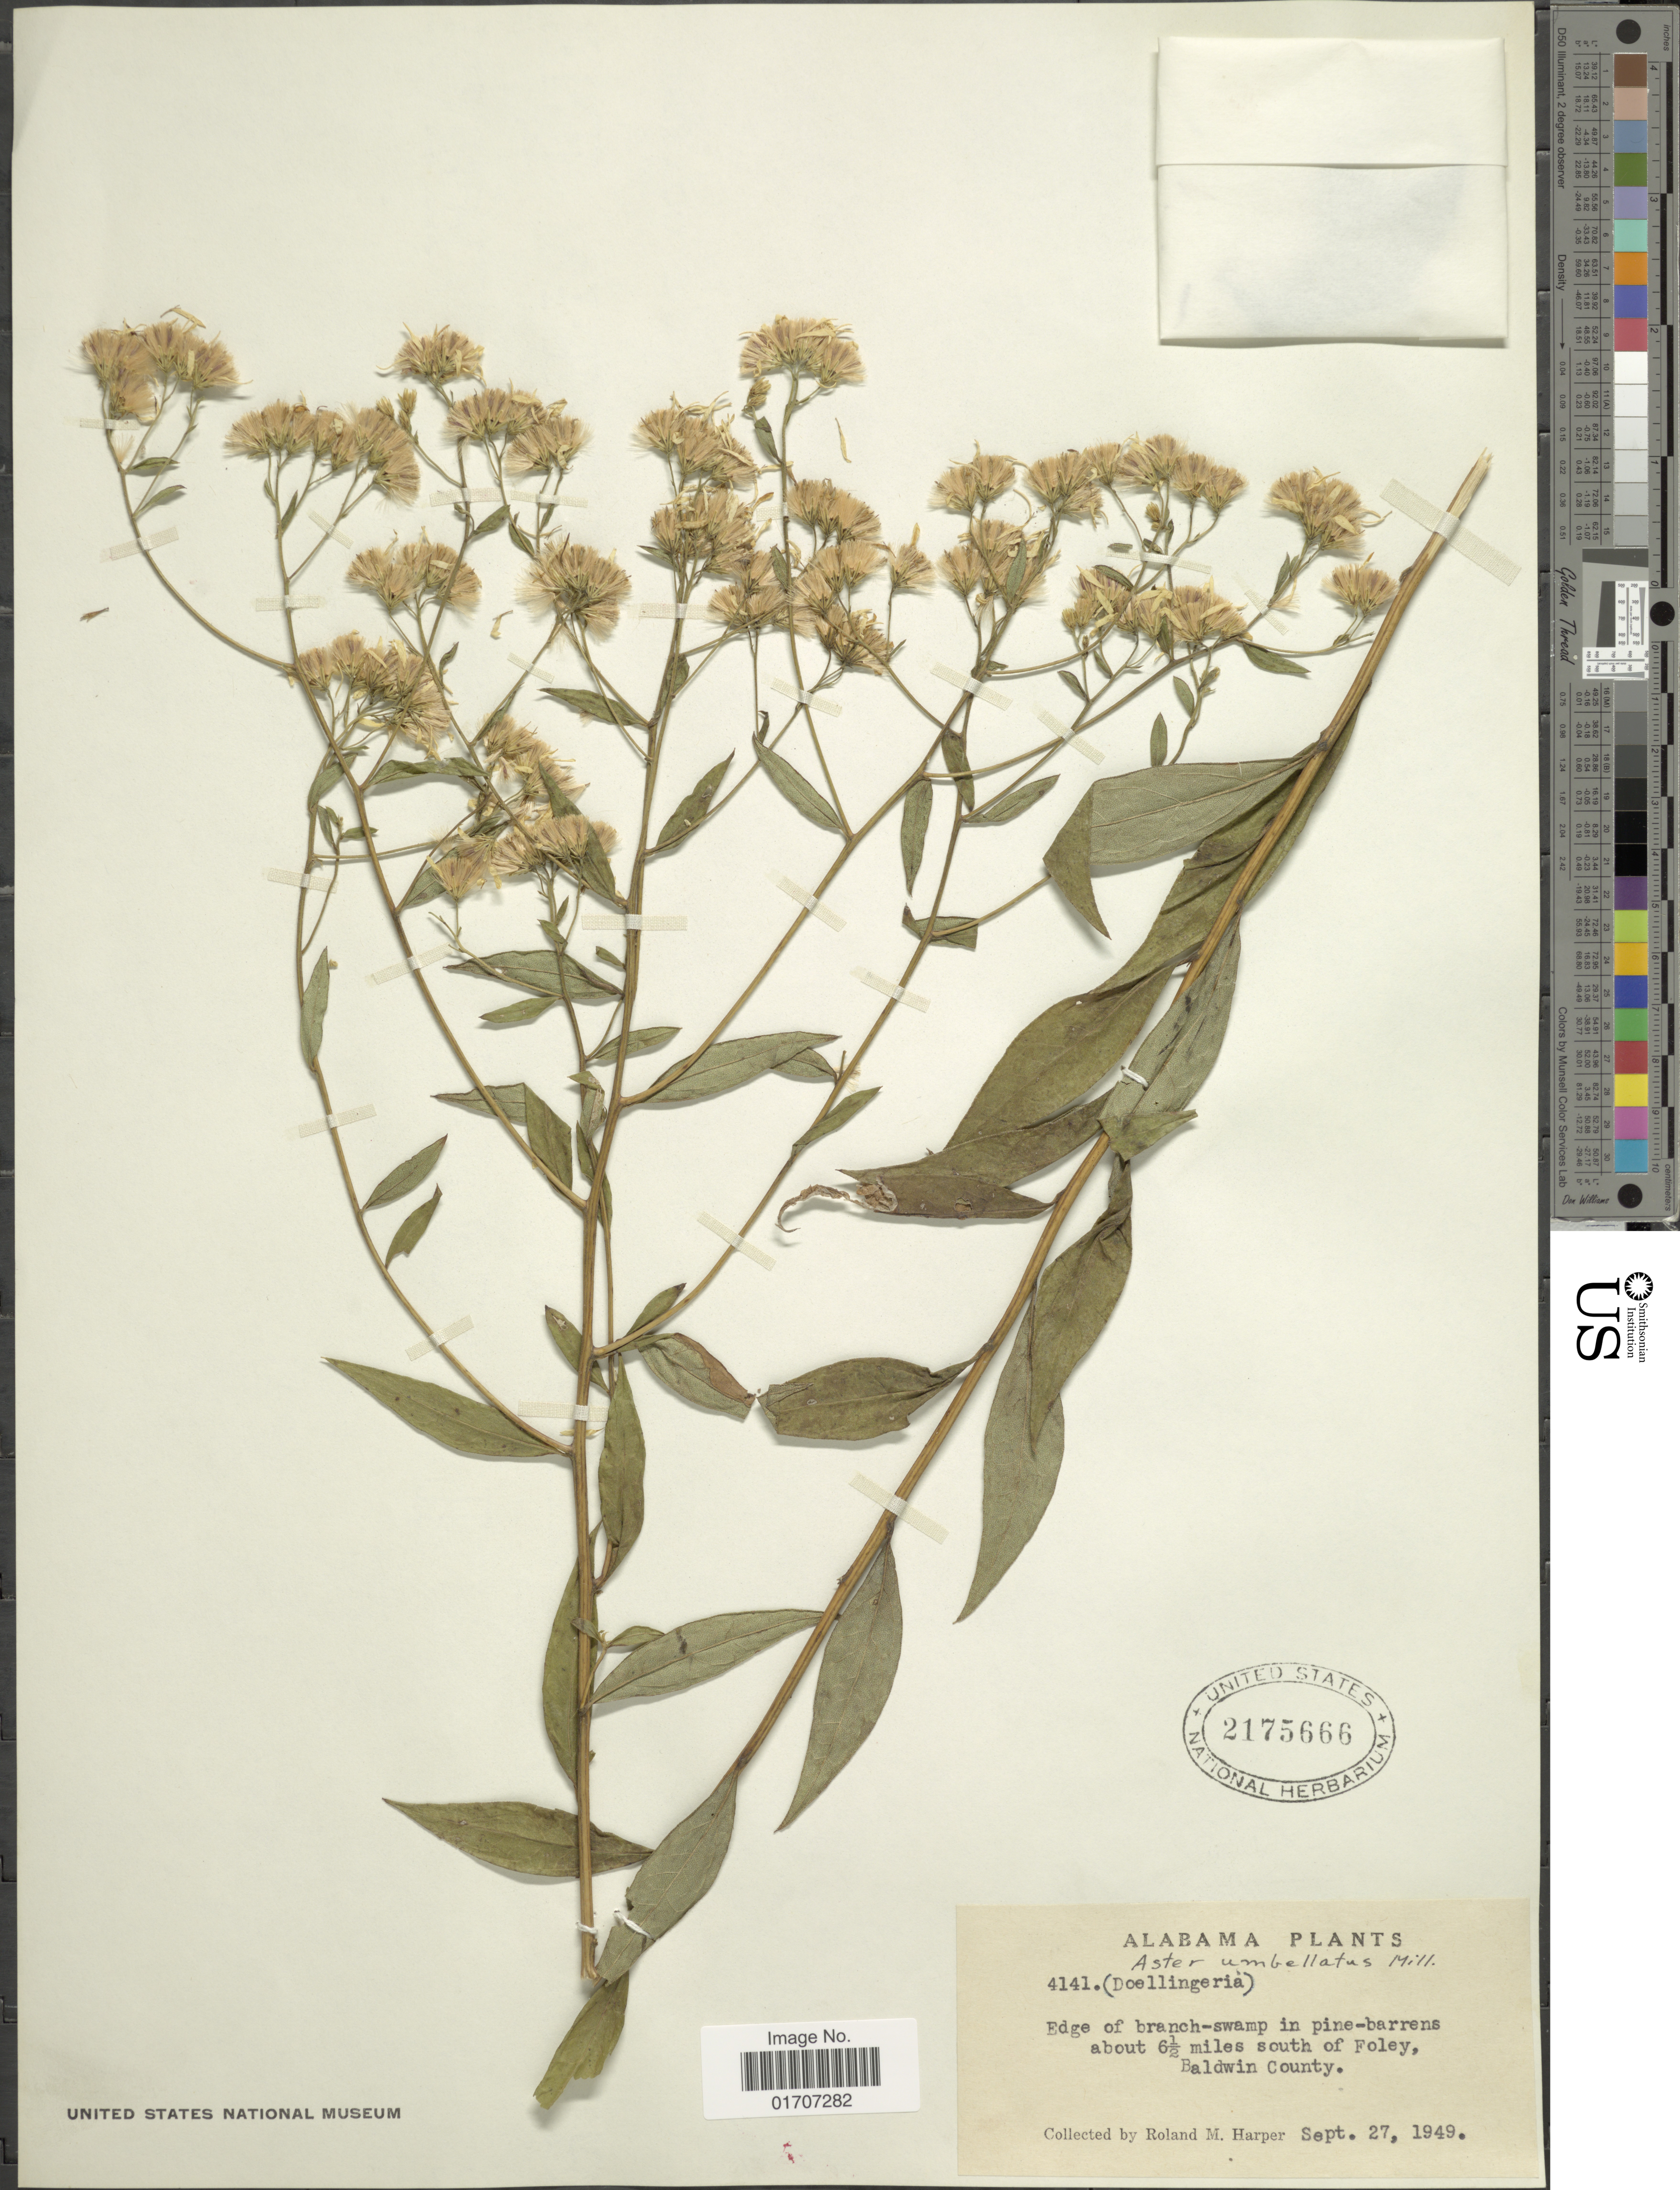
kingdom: Plantae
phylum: Tracheophyta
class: Magnoliopsida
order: Asterales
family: Asteraceae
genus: Doellingeria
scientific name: Doellingeria infirma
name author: (Michx.) Greene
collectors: R. M. Harper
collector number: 4141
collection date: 1949-09-27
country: United States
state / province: Alabama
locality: Edge of branch-swamp in pine-barrens about 6½ miles south of Foley, Baldwin County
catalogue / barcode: US 2175666